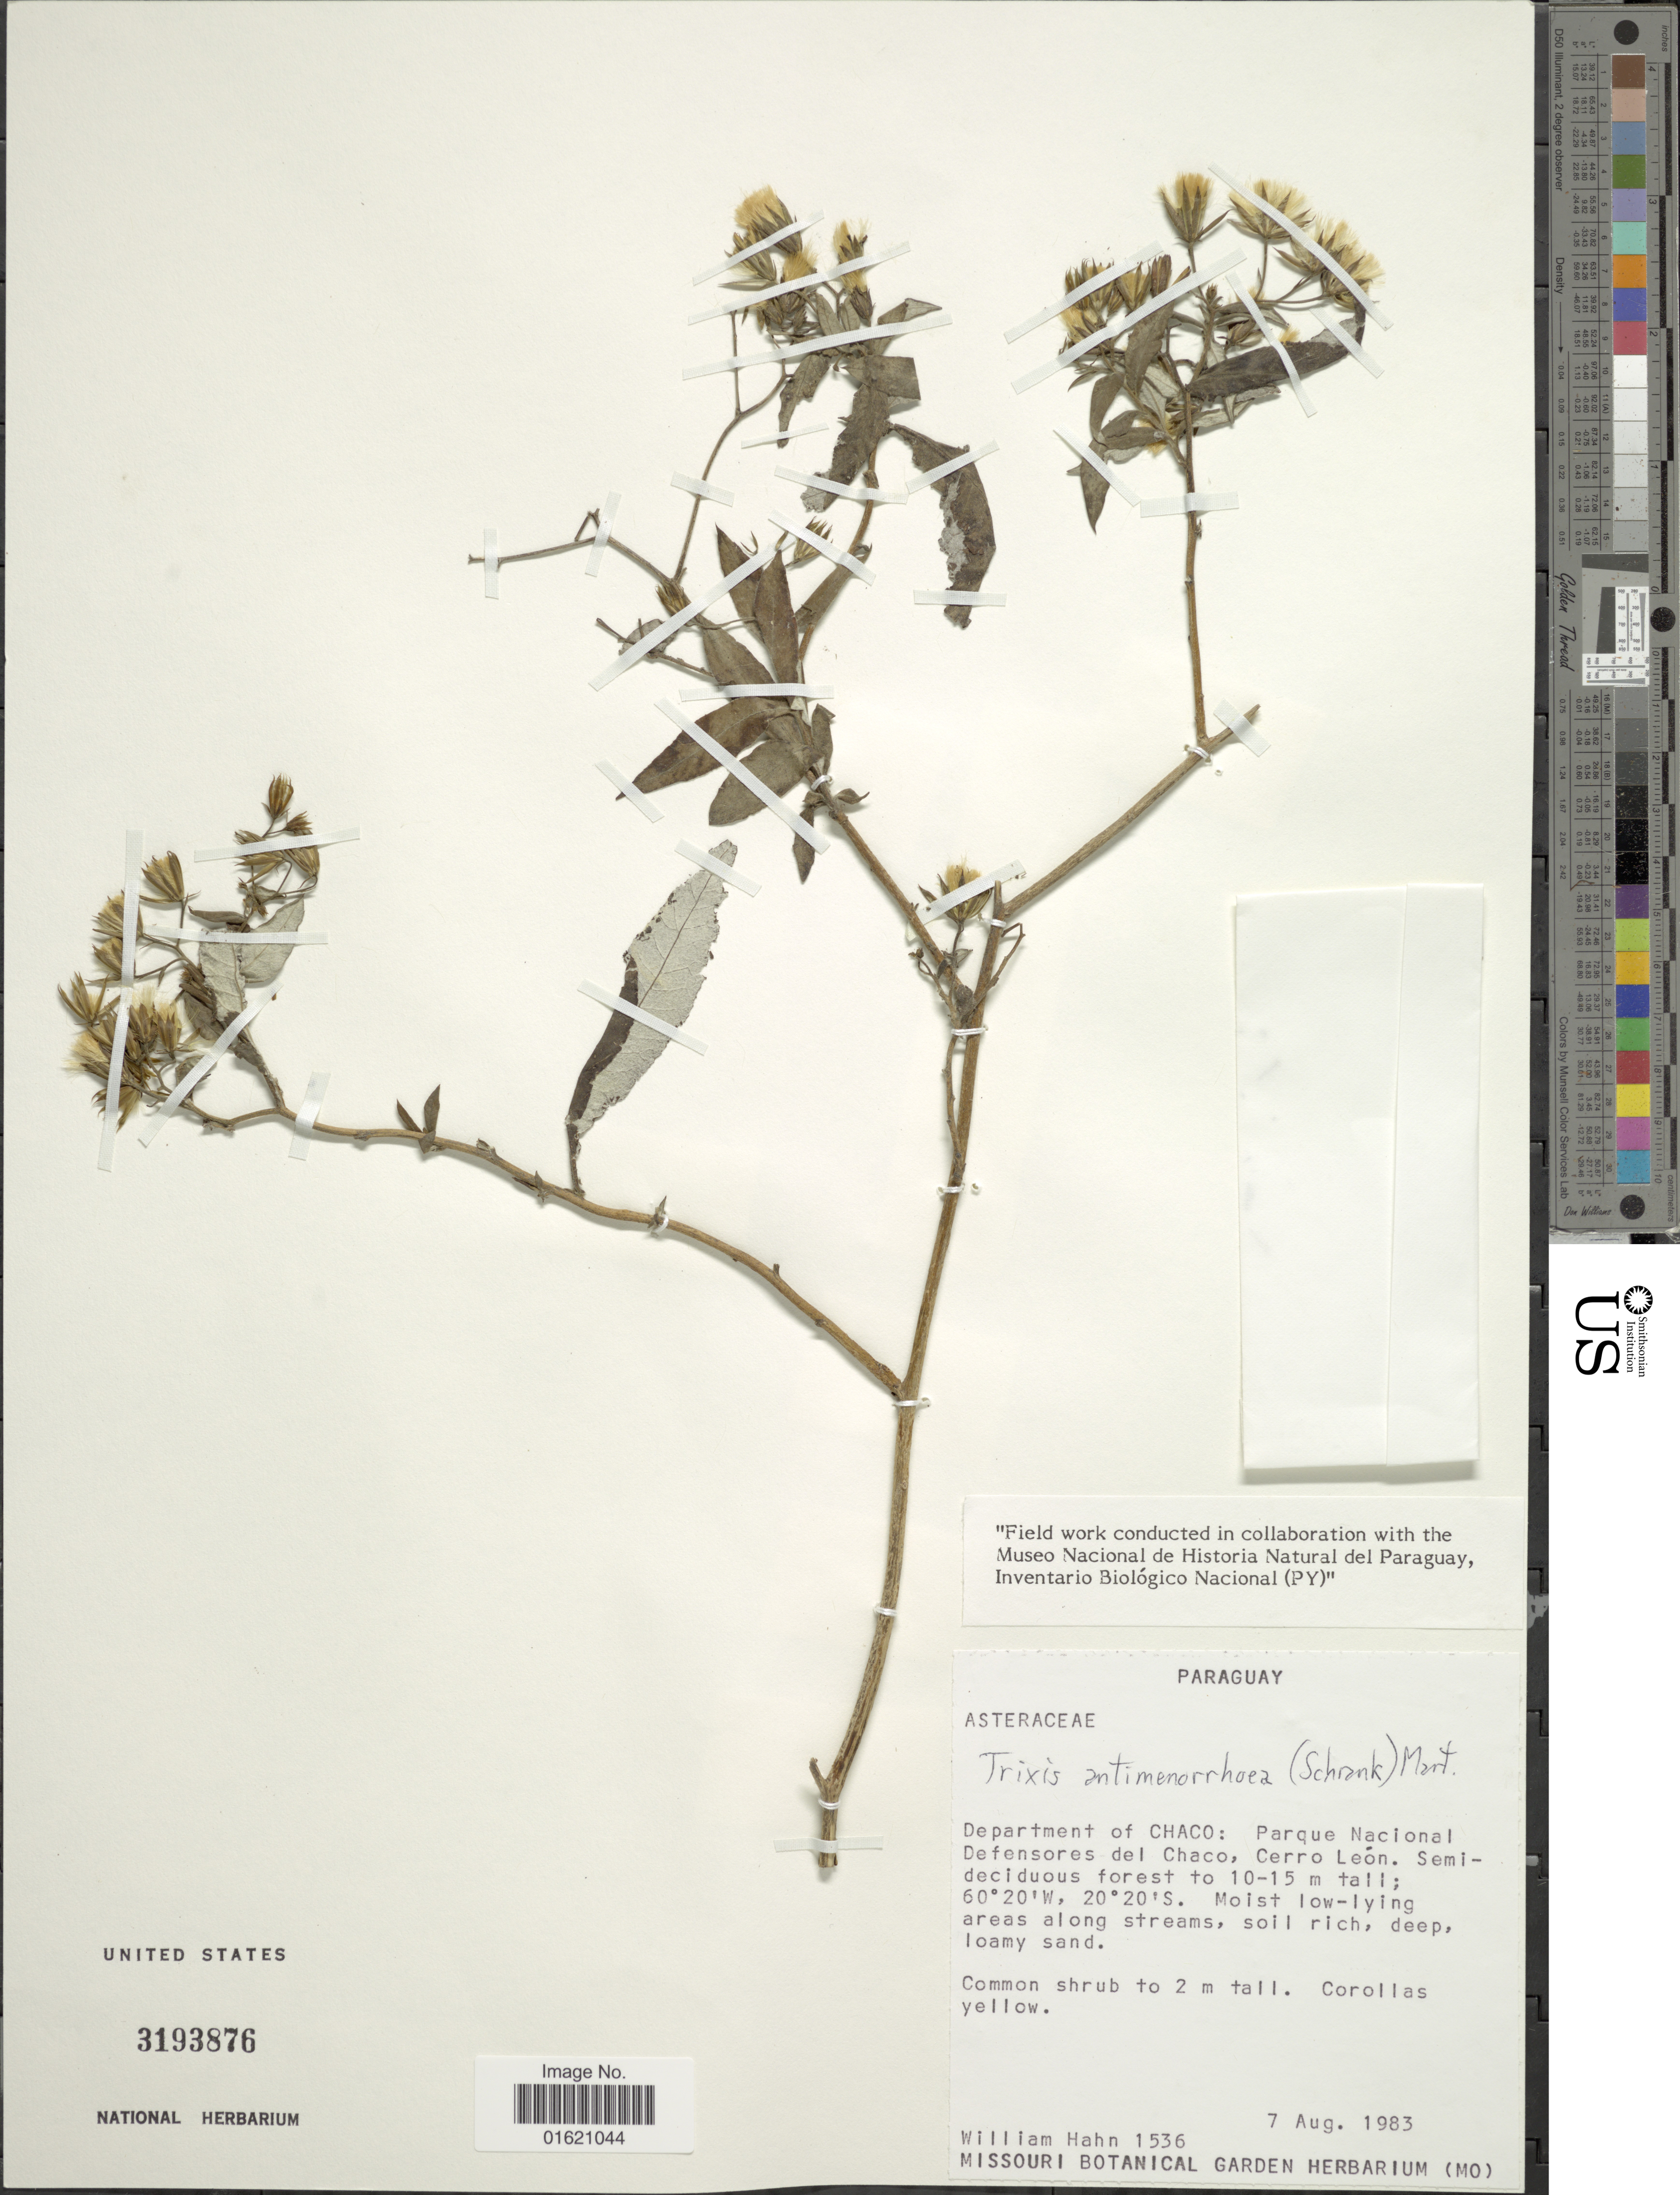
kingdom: Plantae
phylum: Tracheophyta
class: Magnoliopsida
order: Asterales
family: Asteraceae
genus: Trixis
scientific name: Trixis antimenorrhoea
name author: (Schrank) Mart. ex Kuntze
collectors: W. J. Hahn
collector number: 1536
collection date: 1983-08-07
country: Paraguay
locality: Department of Chaco: Parque Nacional Defensores del Chaco, Cerro León, Semi-deciduous forest, moist low-lying areas along streams, soil rich, deep, loamy sand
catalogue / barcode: US 3193876